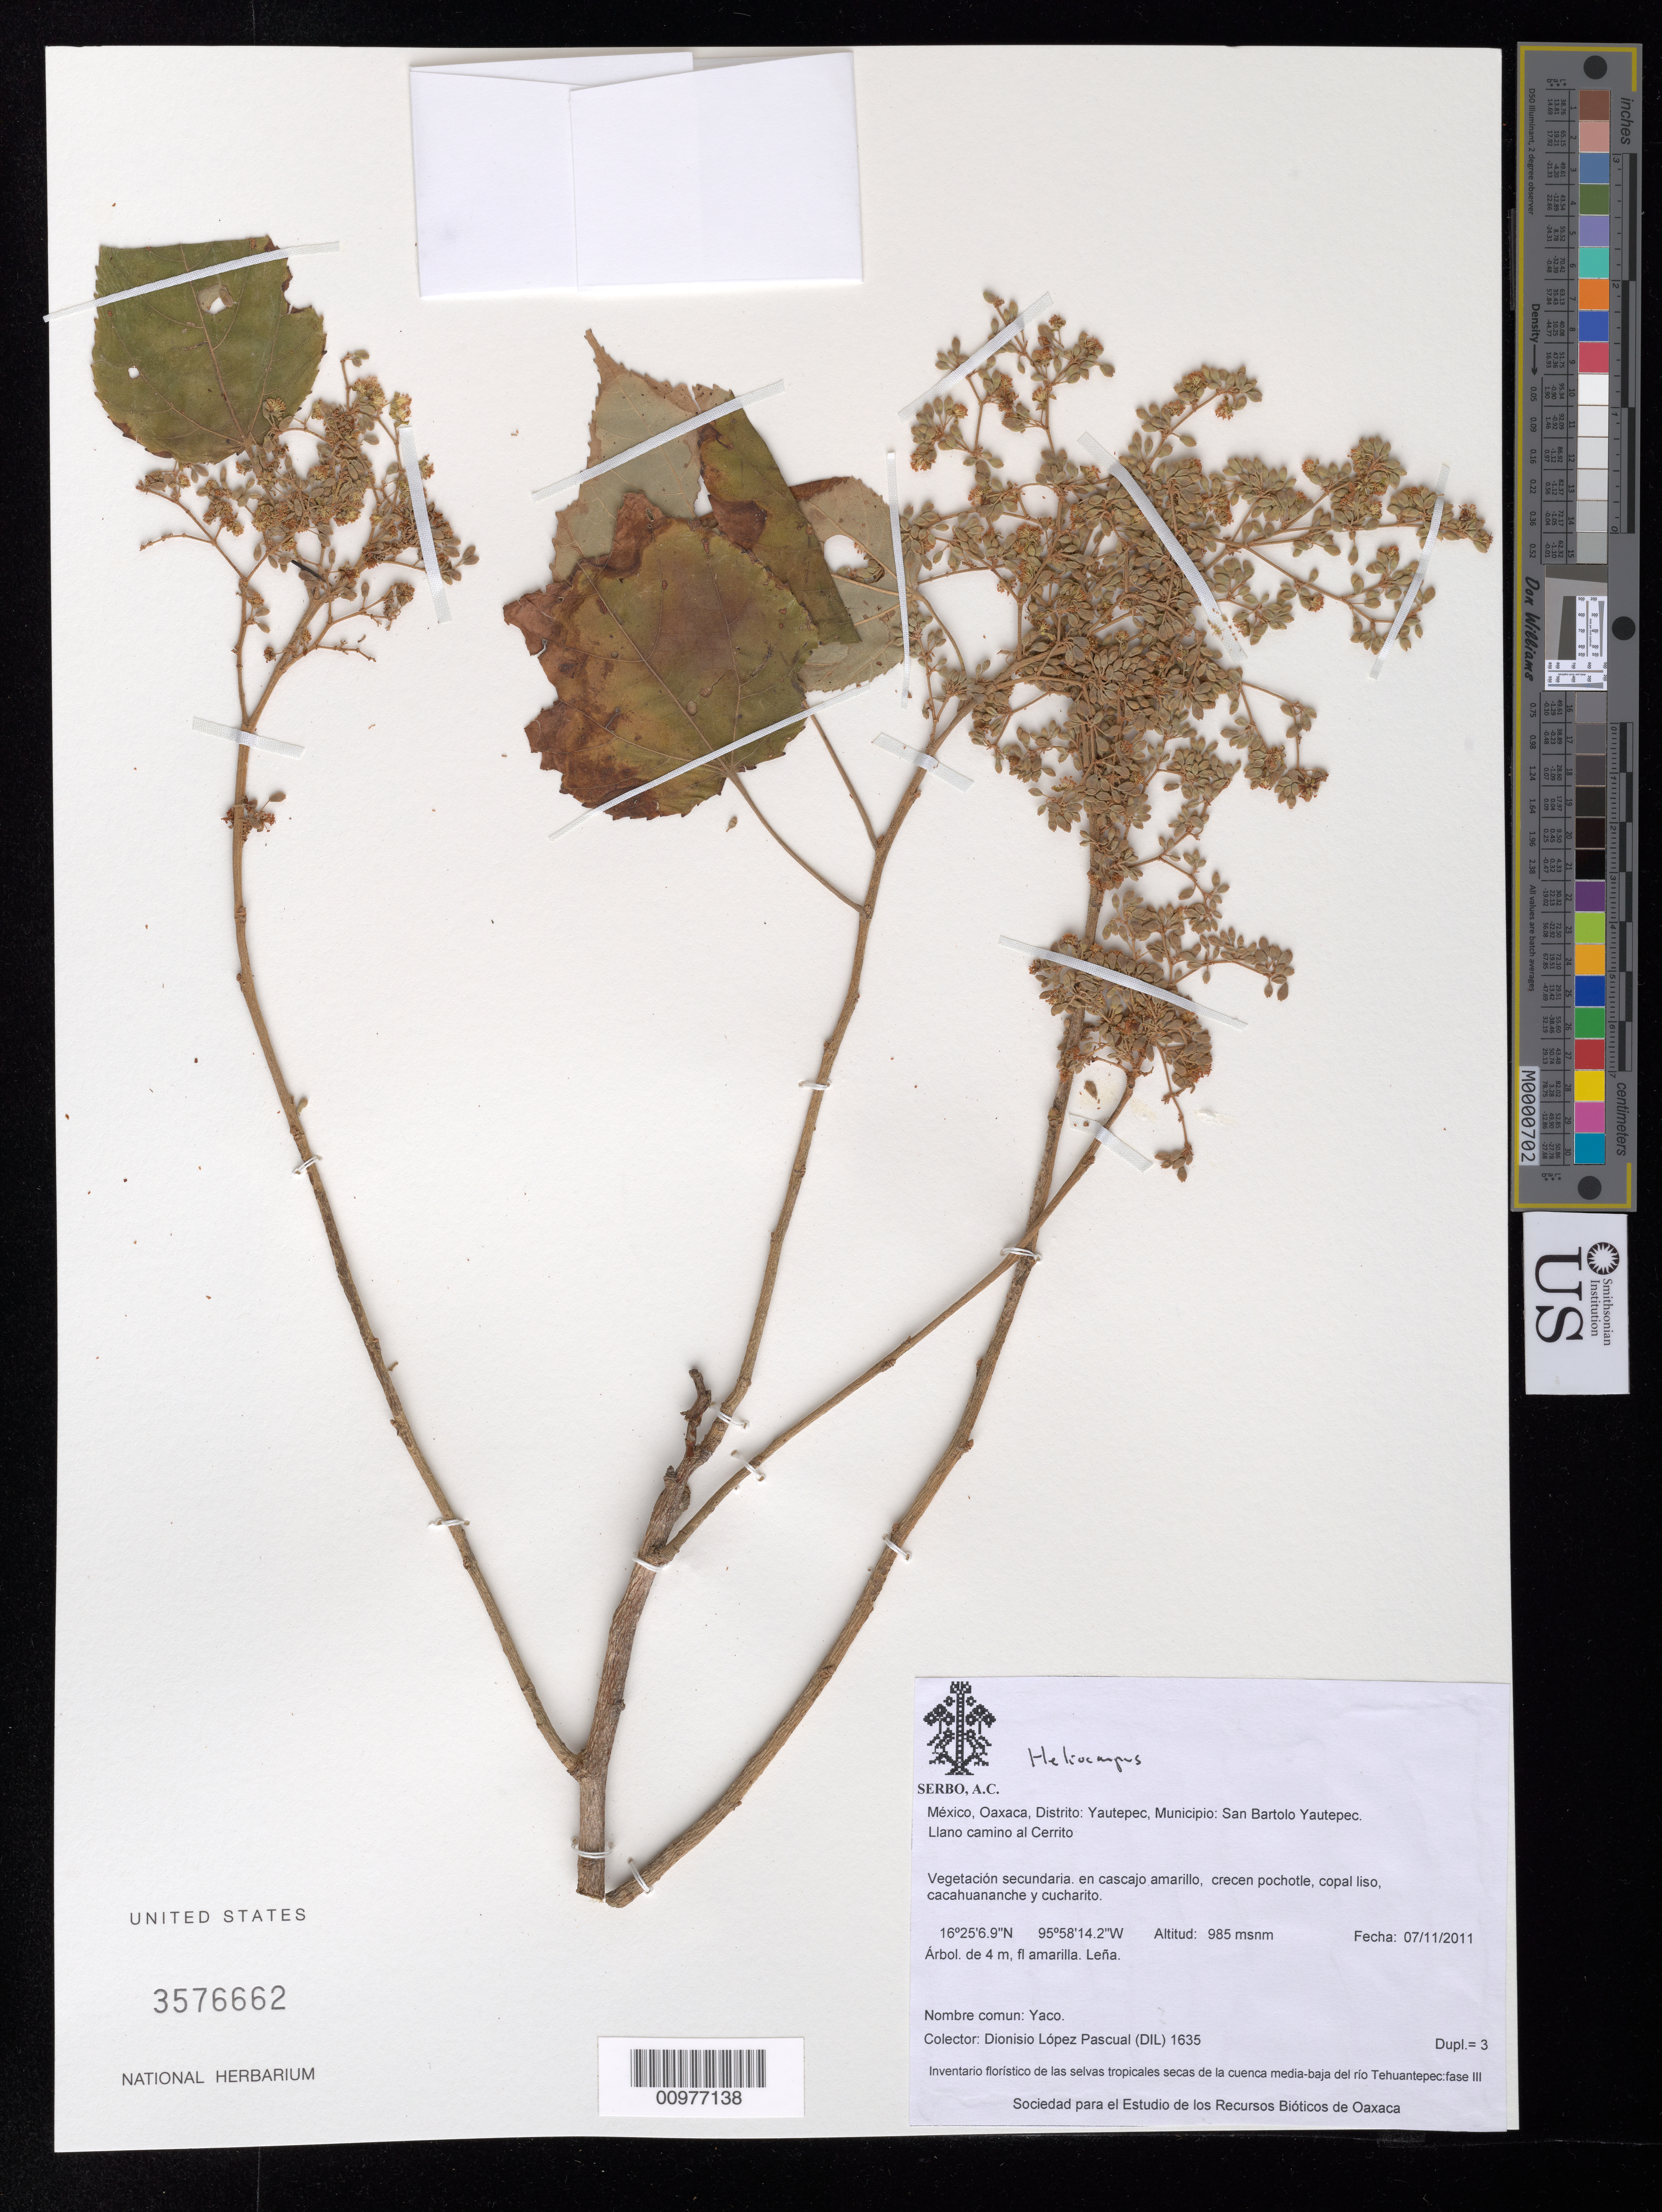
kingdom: Plantae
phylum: Tracheophyta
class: Magnoliopsida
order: Malvales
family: Malvaceae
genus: Heliocarpus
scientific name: Heliocarpus pallidus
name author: Rose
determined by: Dorr, Laurence J., Curator (BOT), Smithsonian Institution - National Museum of Natural History (UNITED STATES)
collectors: D. Lopez Pascual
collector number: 1635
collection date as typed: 07/11/2011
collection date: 2011-11-07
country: Mexico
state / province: Oaxaca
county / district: Yautepec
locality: Mun: San Bartolo Yautepec. Llano camino al Cerrito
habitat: secondary vegetation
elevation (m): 985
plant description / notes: used as firewood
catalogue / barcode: US 3576662